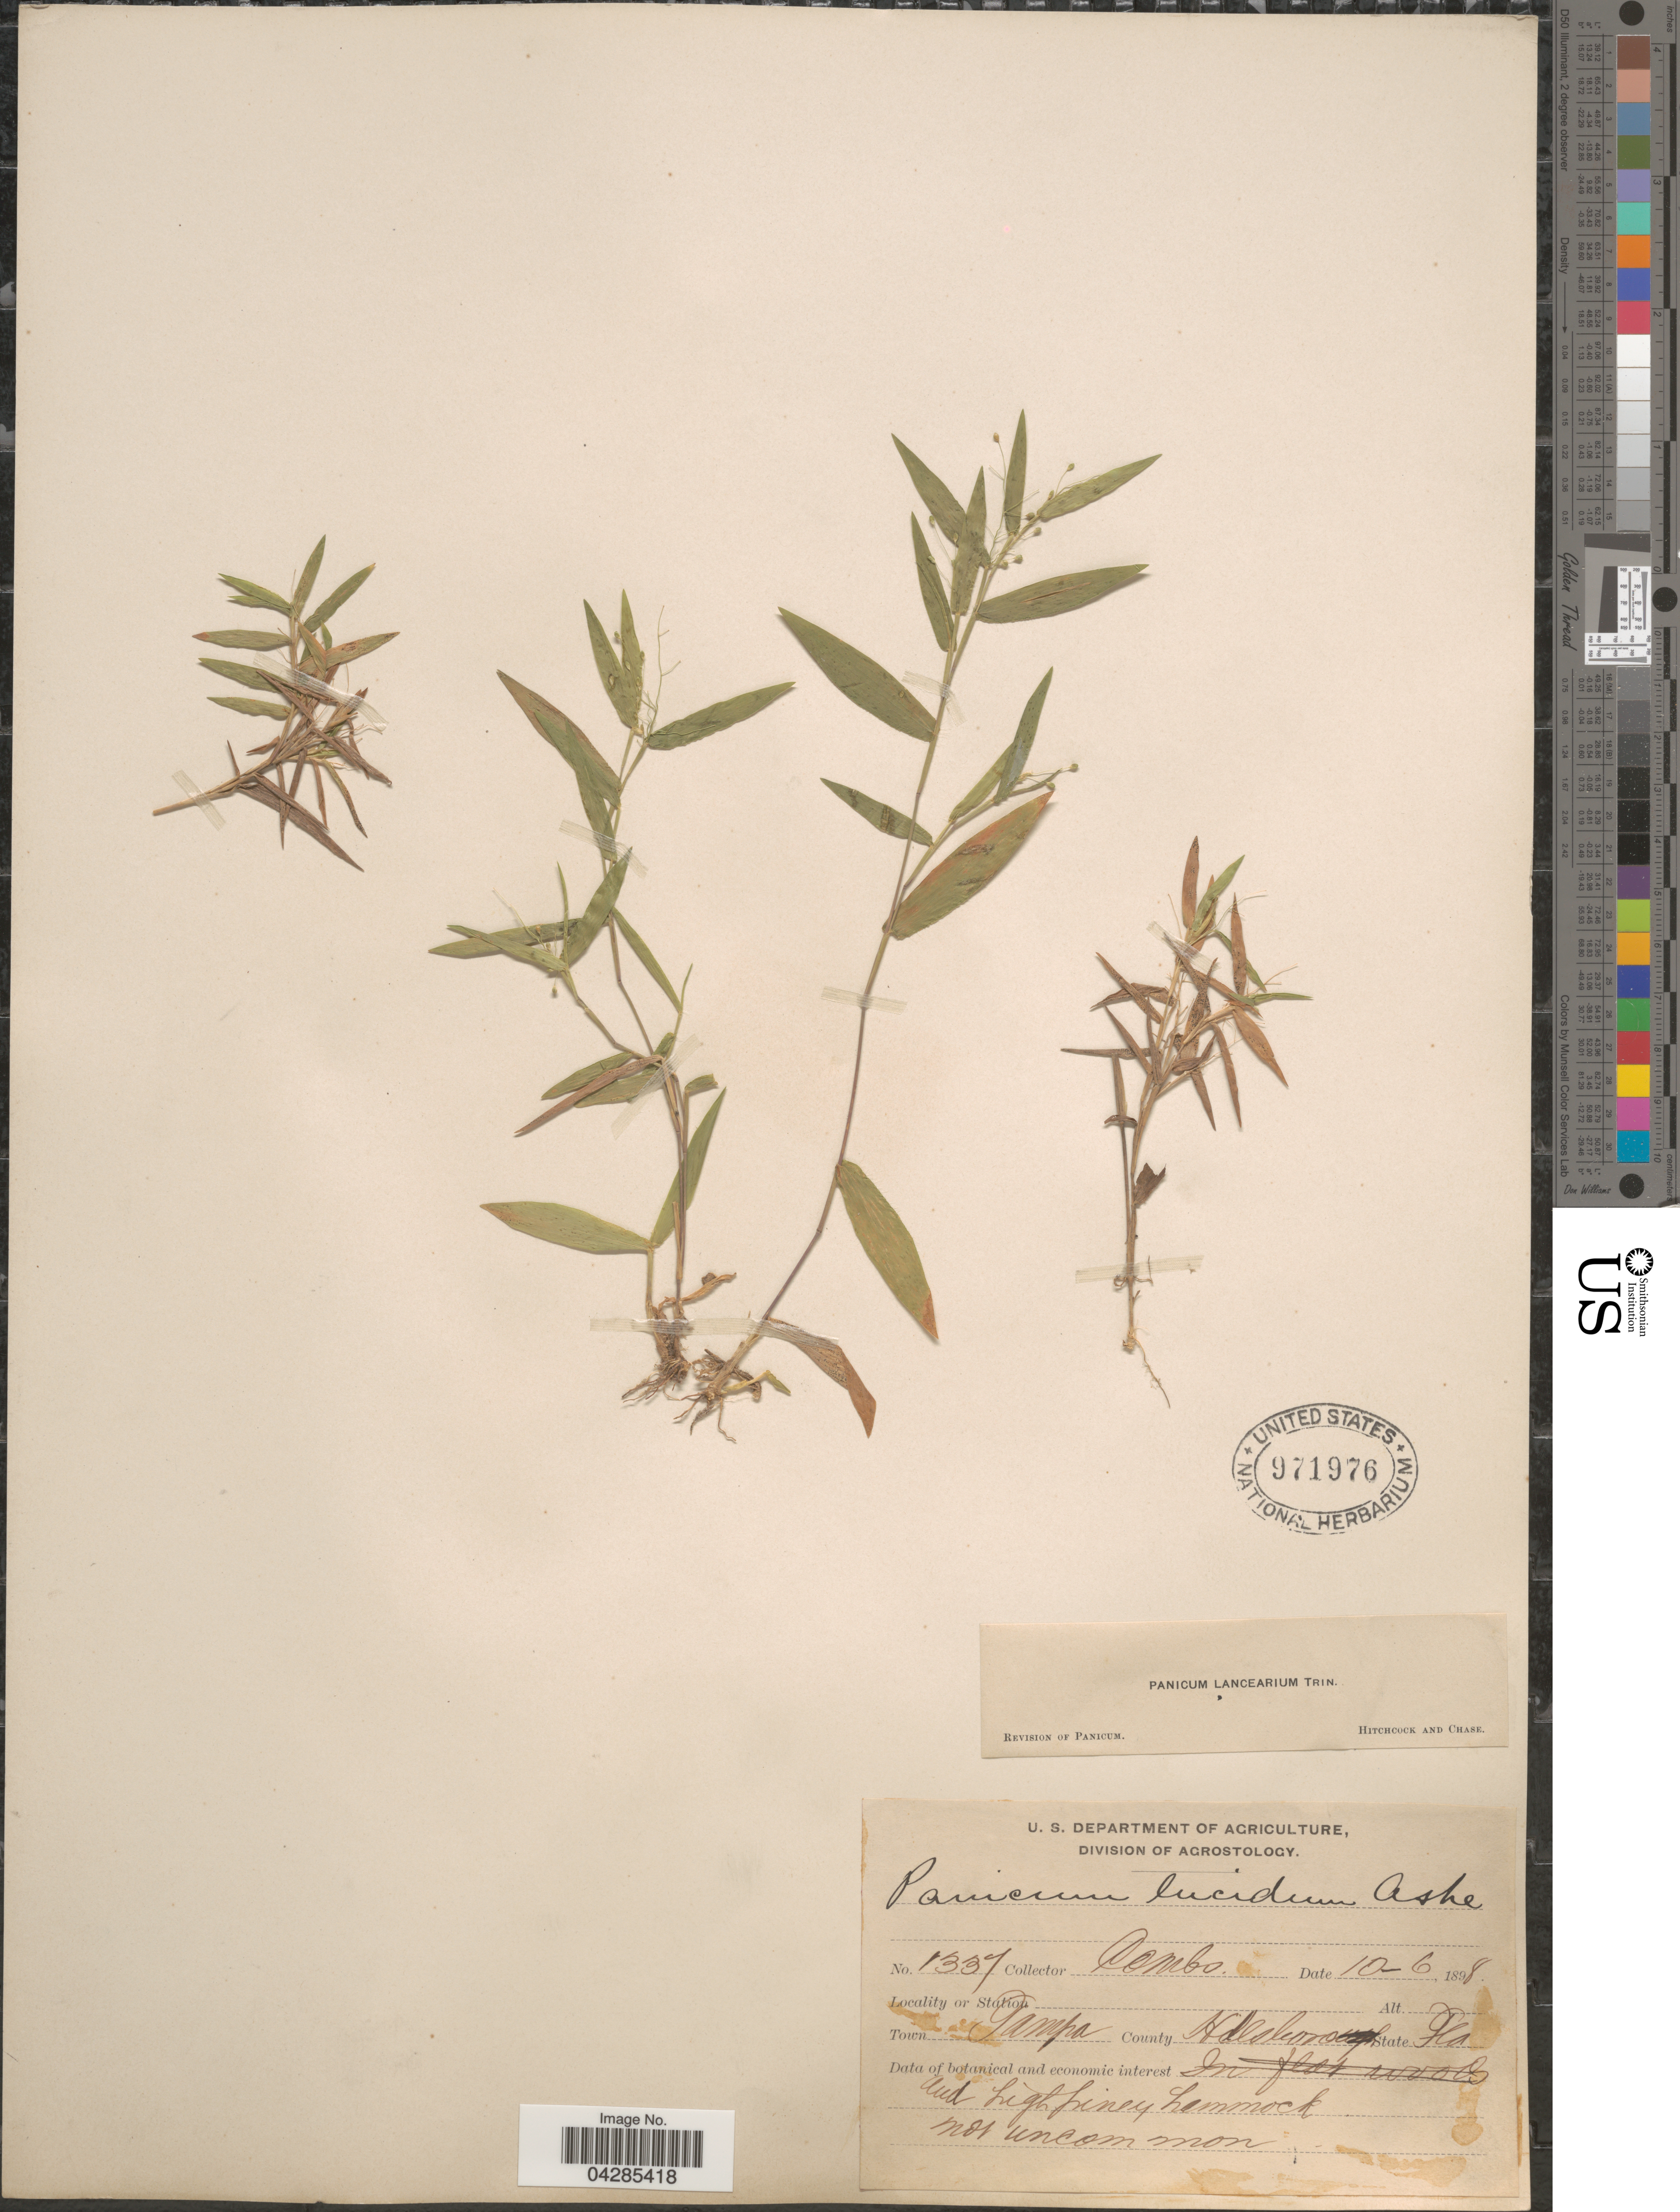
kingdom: Plantae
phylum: Tracheophyta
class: Liliopsida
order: Poales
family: Poaceae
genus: Dichanthelium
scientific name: Dichanthelium portoricense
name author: (Desv. ex Ham.) B.F. Hansen & Wunderlin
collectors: -. Combs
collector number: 1337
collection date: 1898-10-06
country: United States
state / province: Florida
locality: Town Pampa. County Hillsborough.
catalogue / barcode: US 971976